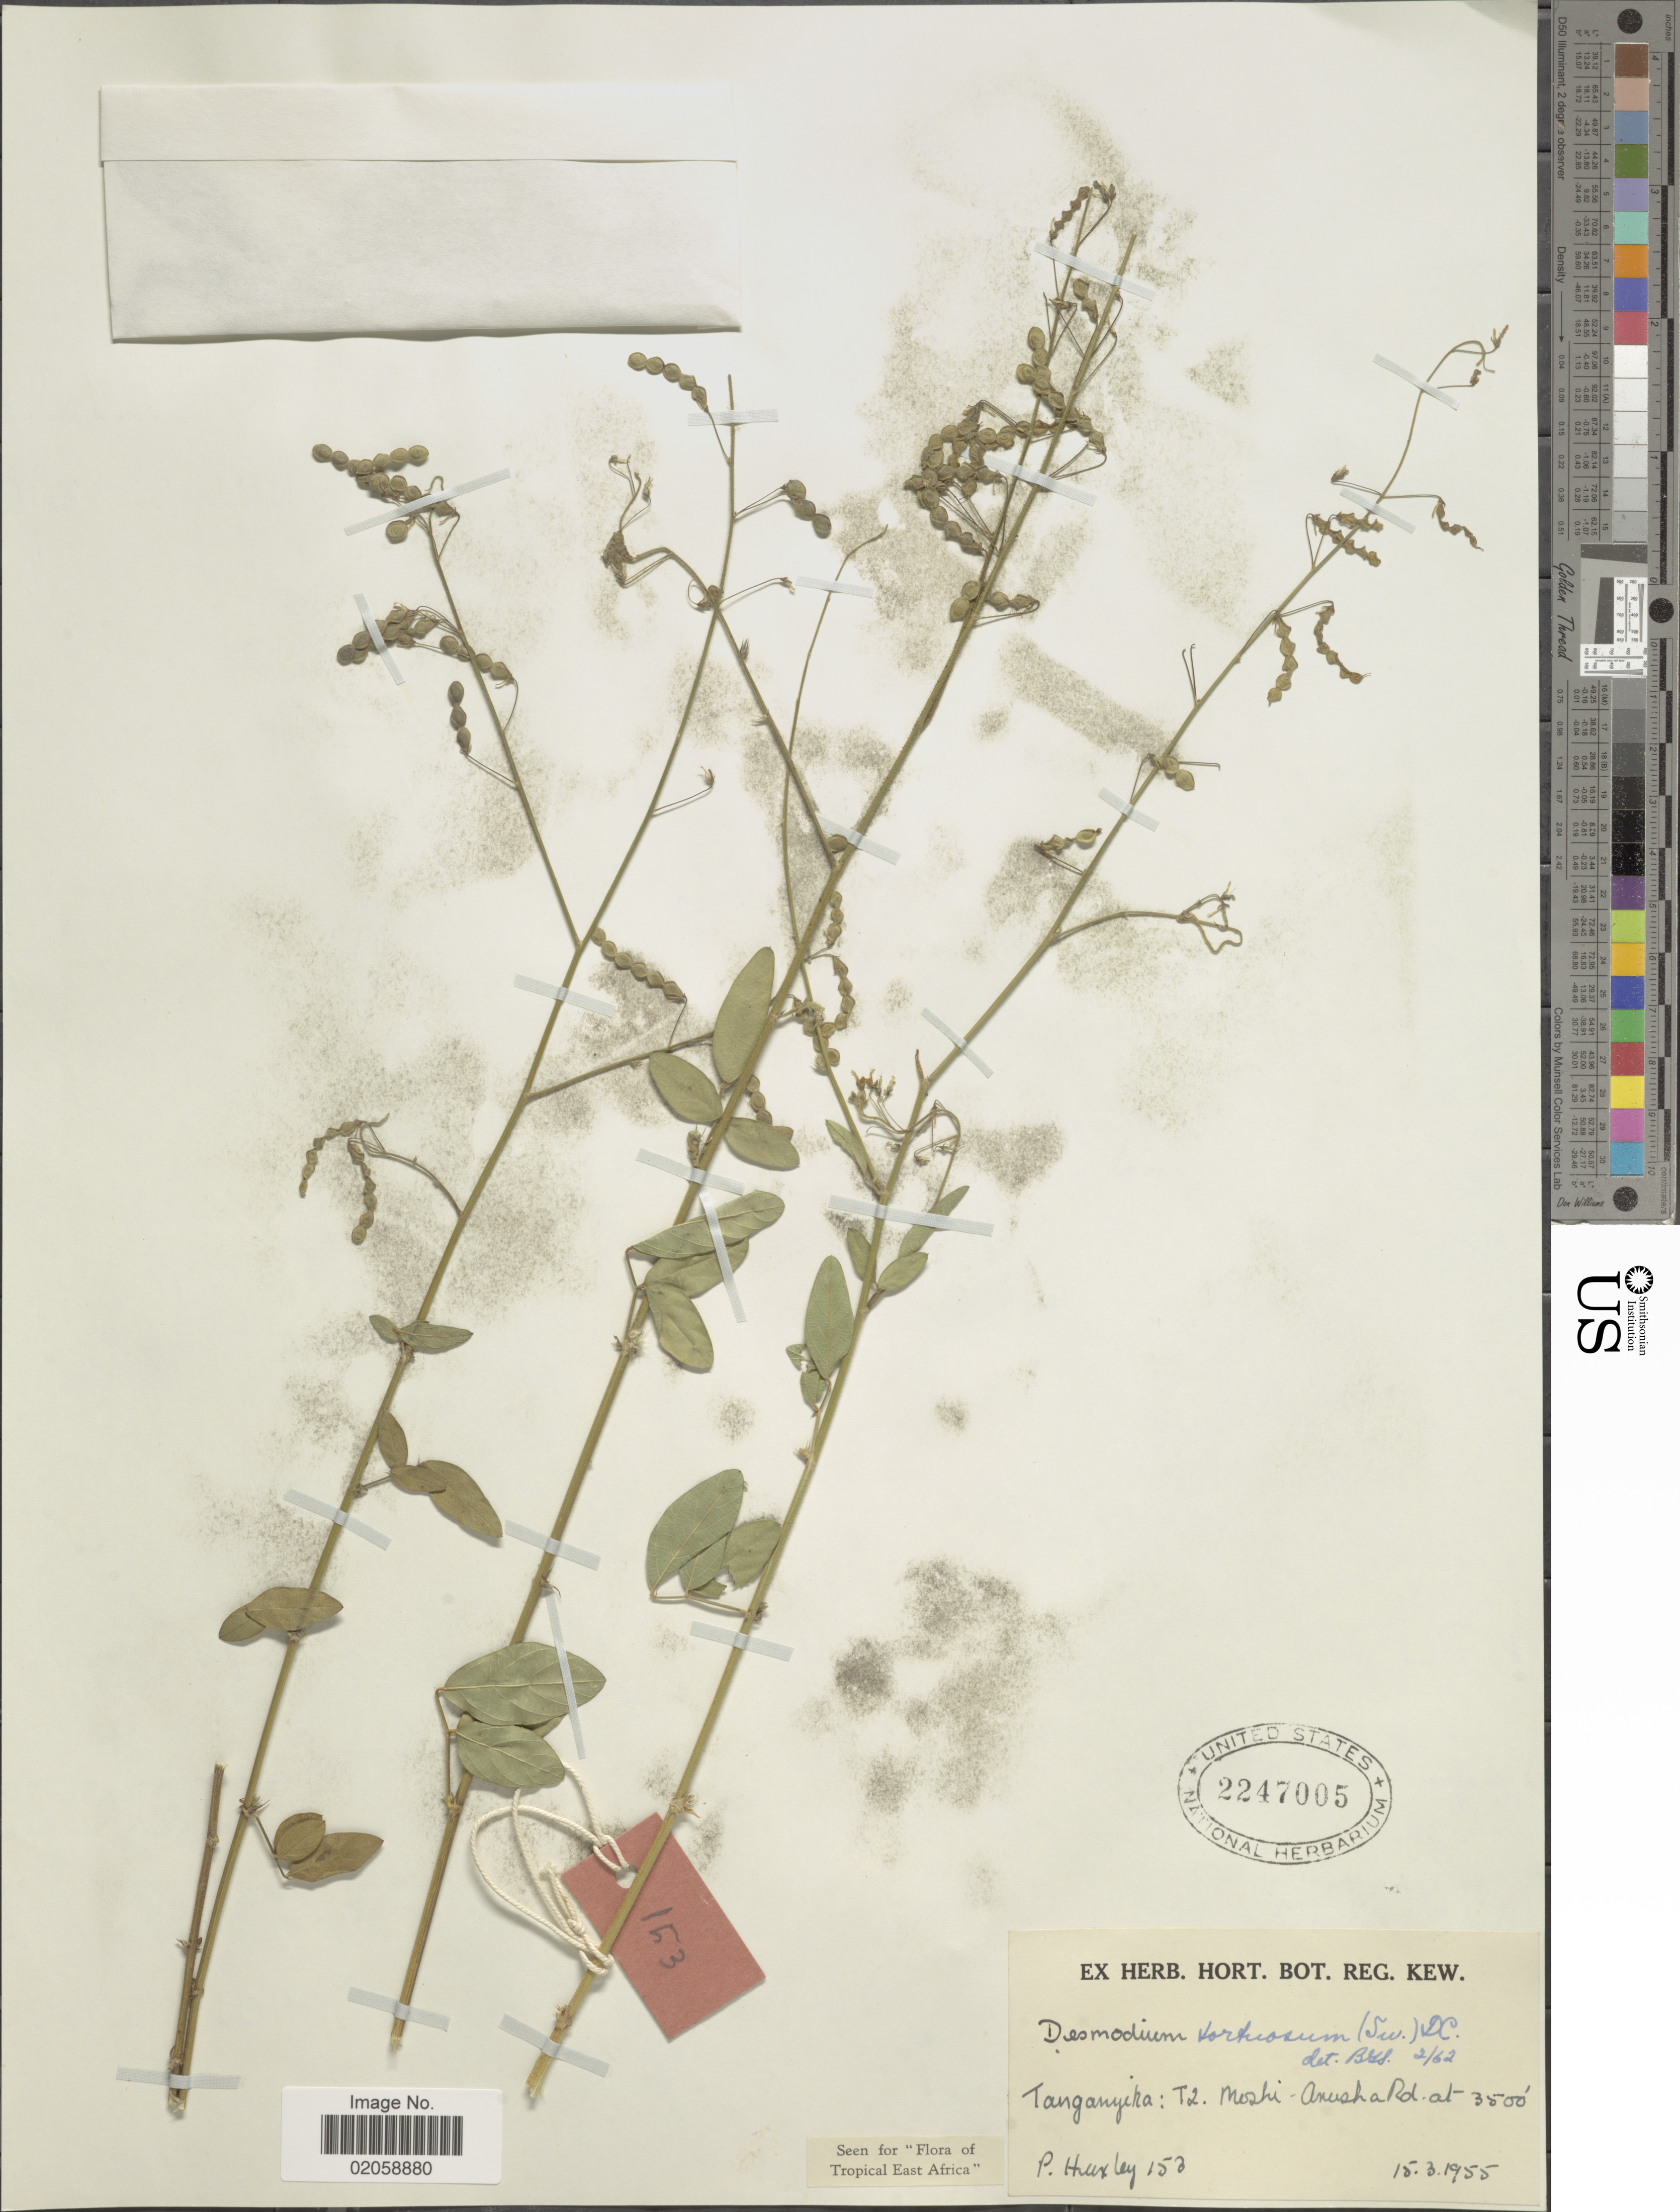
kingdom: Plantae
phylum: Tracheophyta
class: Magnoliopsida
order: Fabales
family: Fabaceae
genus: Desmodium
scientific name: Desmodium tortuosum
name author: (Sw.) DC.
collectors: P. Huxley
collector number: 153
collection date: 1955-03-15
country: Tanzania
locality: Tanganyika: T2. Moshi-Anusha Rd.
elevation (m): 1067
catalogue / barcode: US 2247005